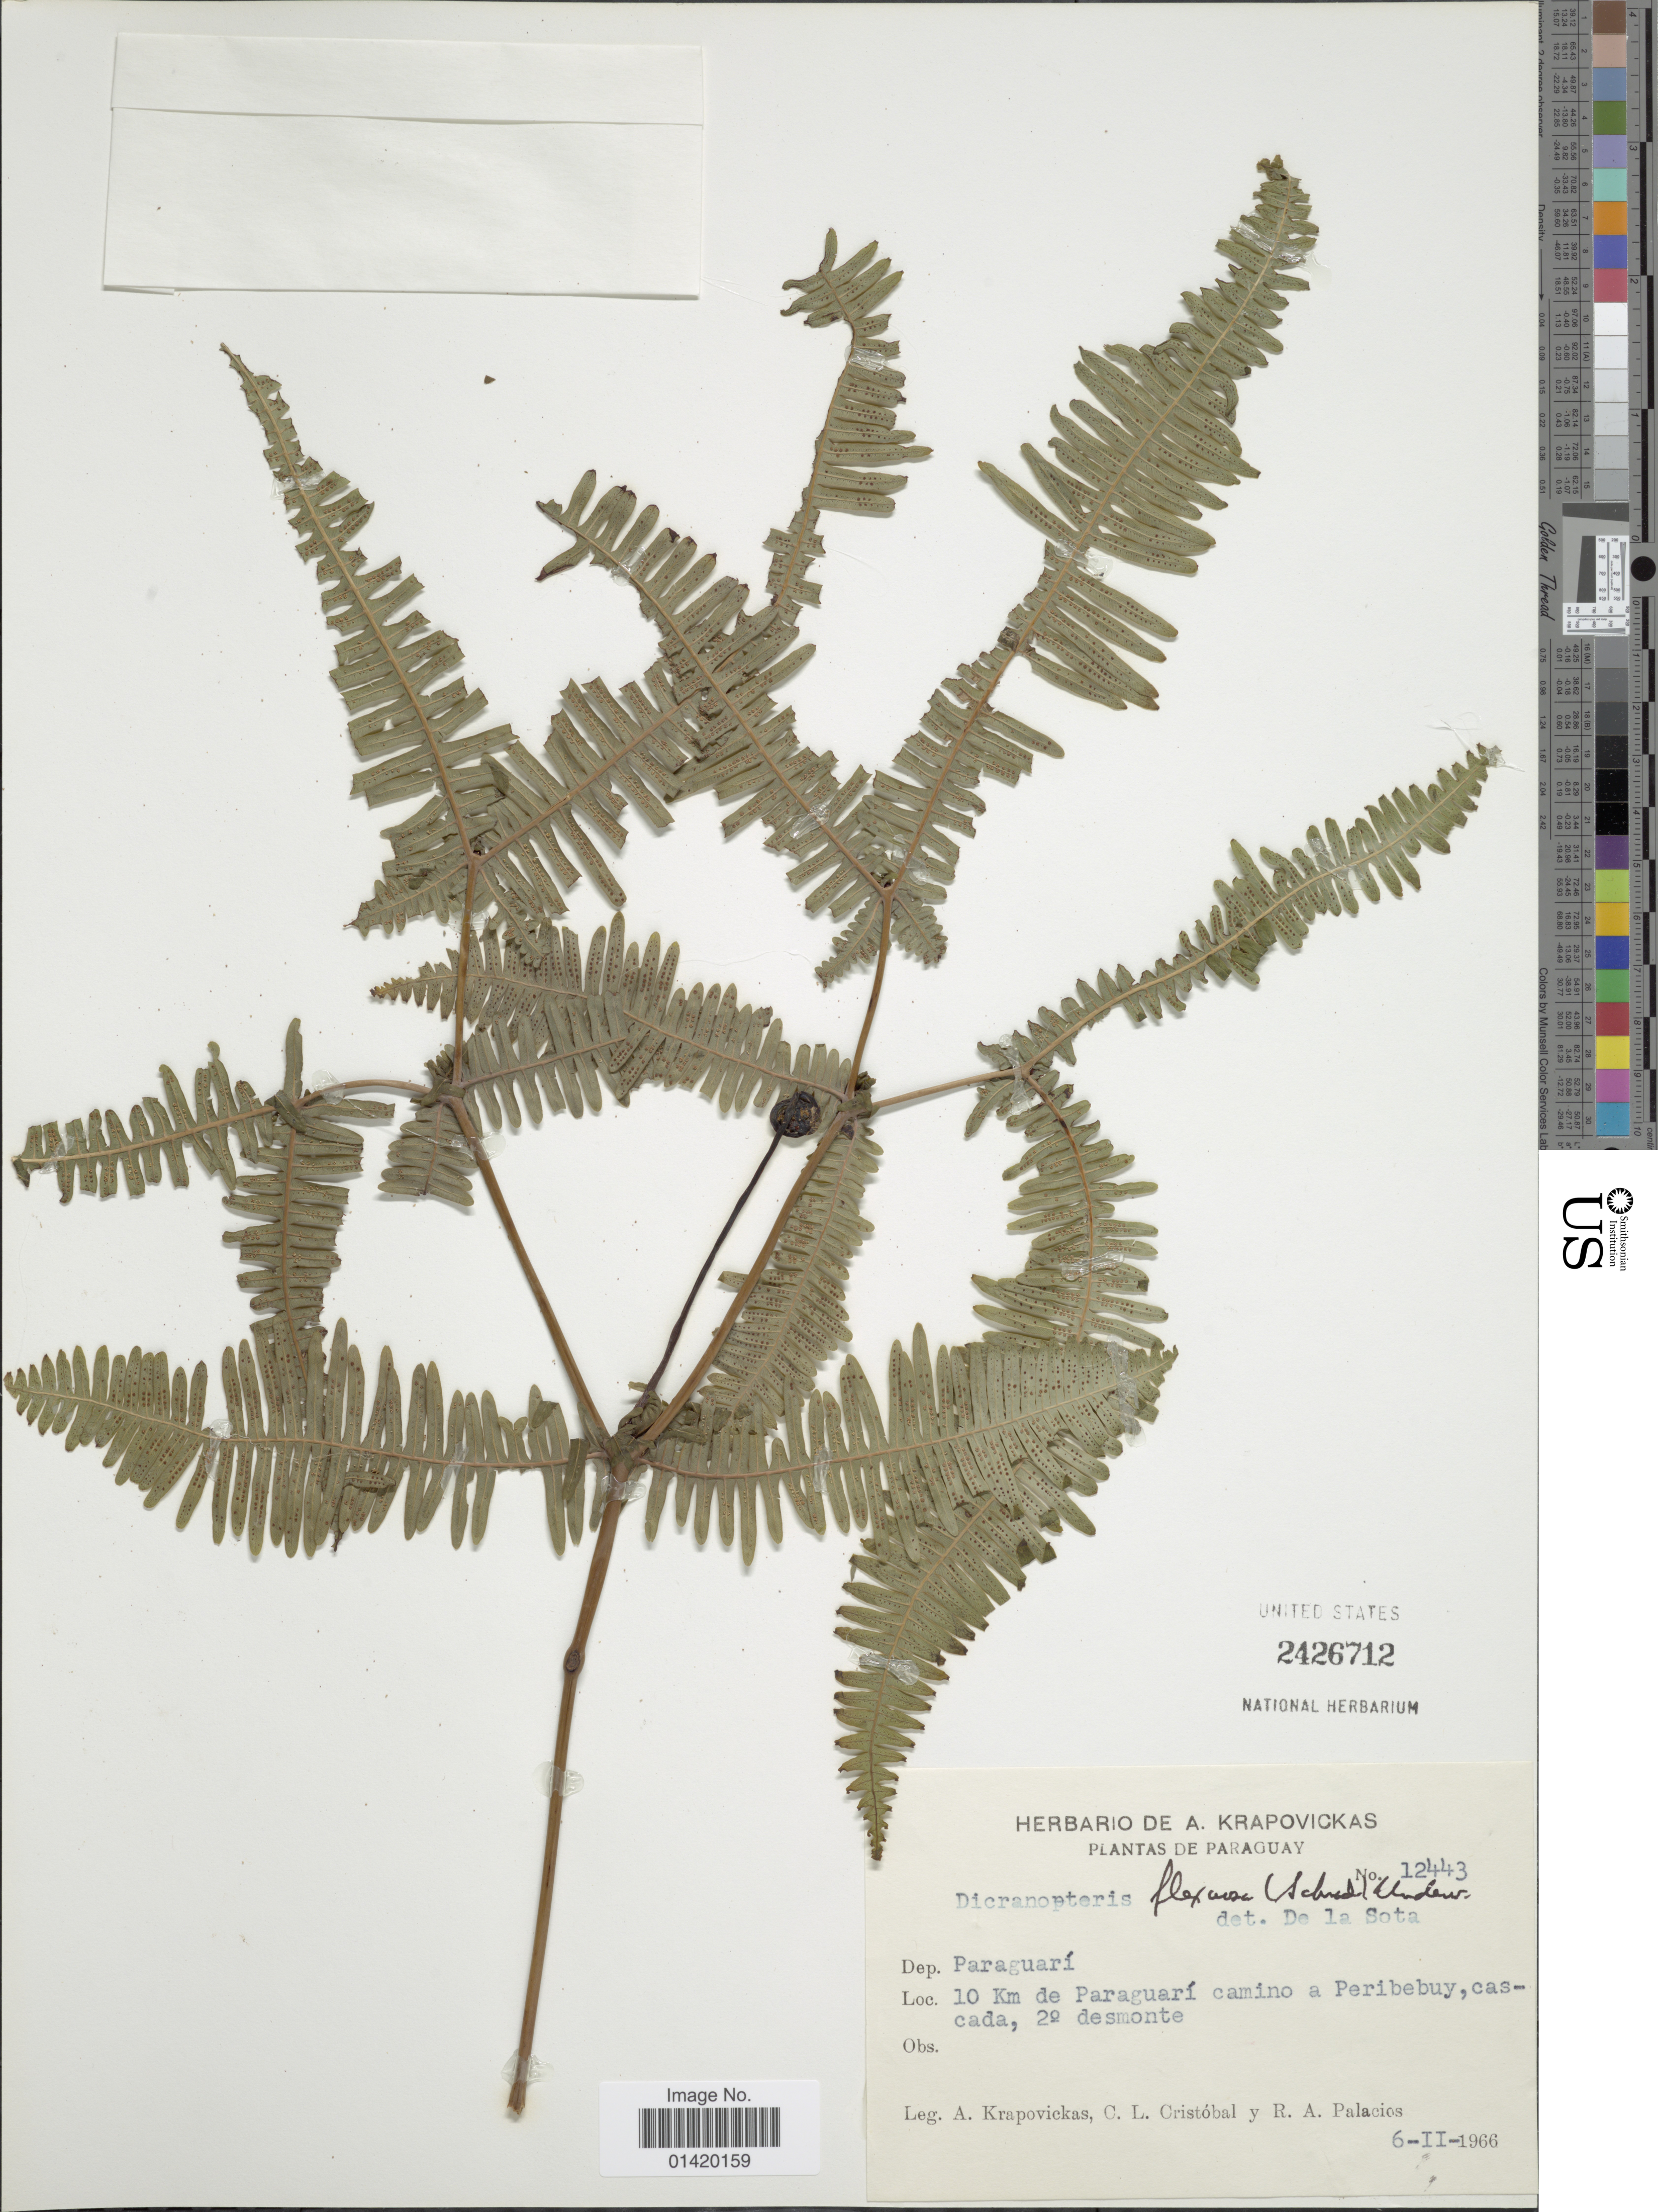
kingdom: Plantae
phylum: Tracheophyta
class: Polypodiopsida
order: Gleicheniales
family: Gleicheniaceae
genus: Dicranopteris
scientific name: Dicranopteris flexuosa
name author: (Schrad.) Underw.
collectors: A. Krapovickas, C. L. Cristóbal & R. Palacios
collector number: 12443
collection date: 1966-02-06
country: Paraguay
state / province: Paraguari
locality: Dep Paraguarí, 10 km de Paraguarí camino a Peribebuy, cascada, 2º desmonte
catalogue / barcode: US 2426712